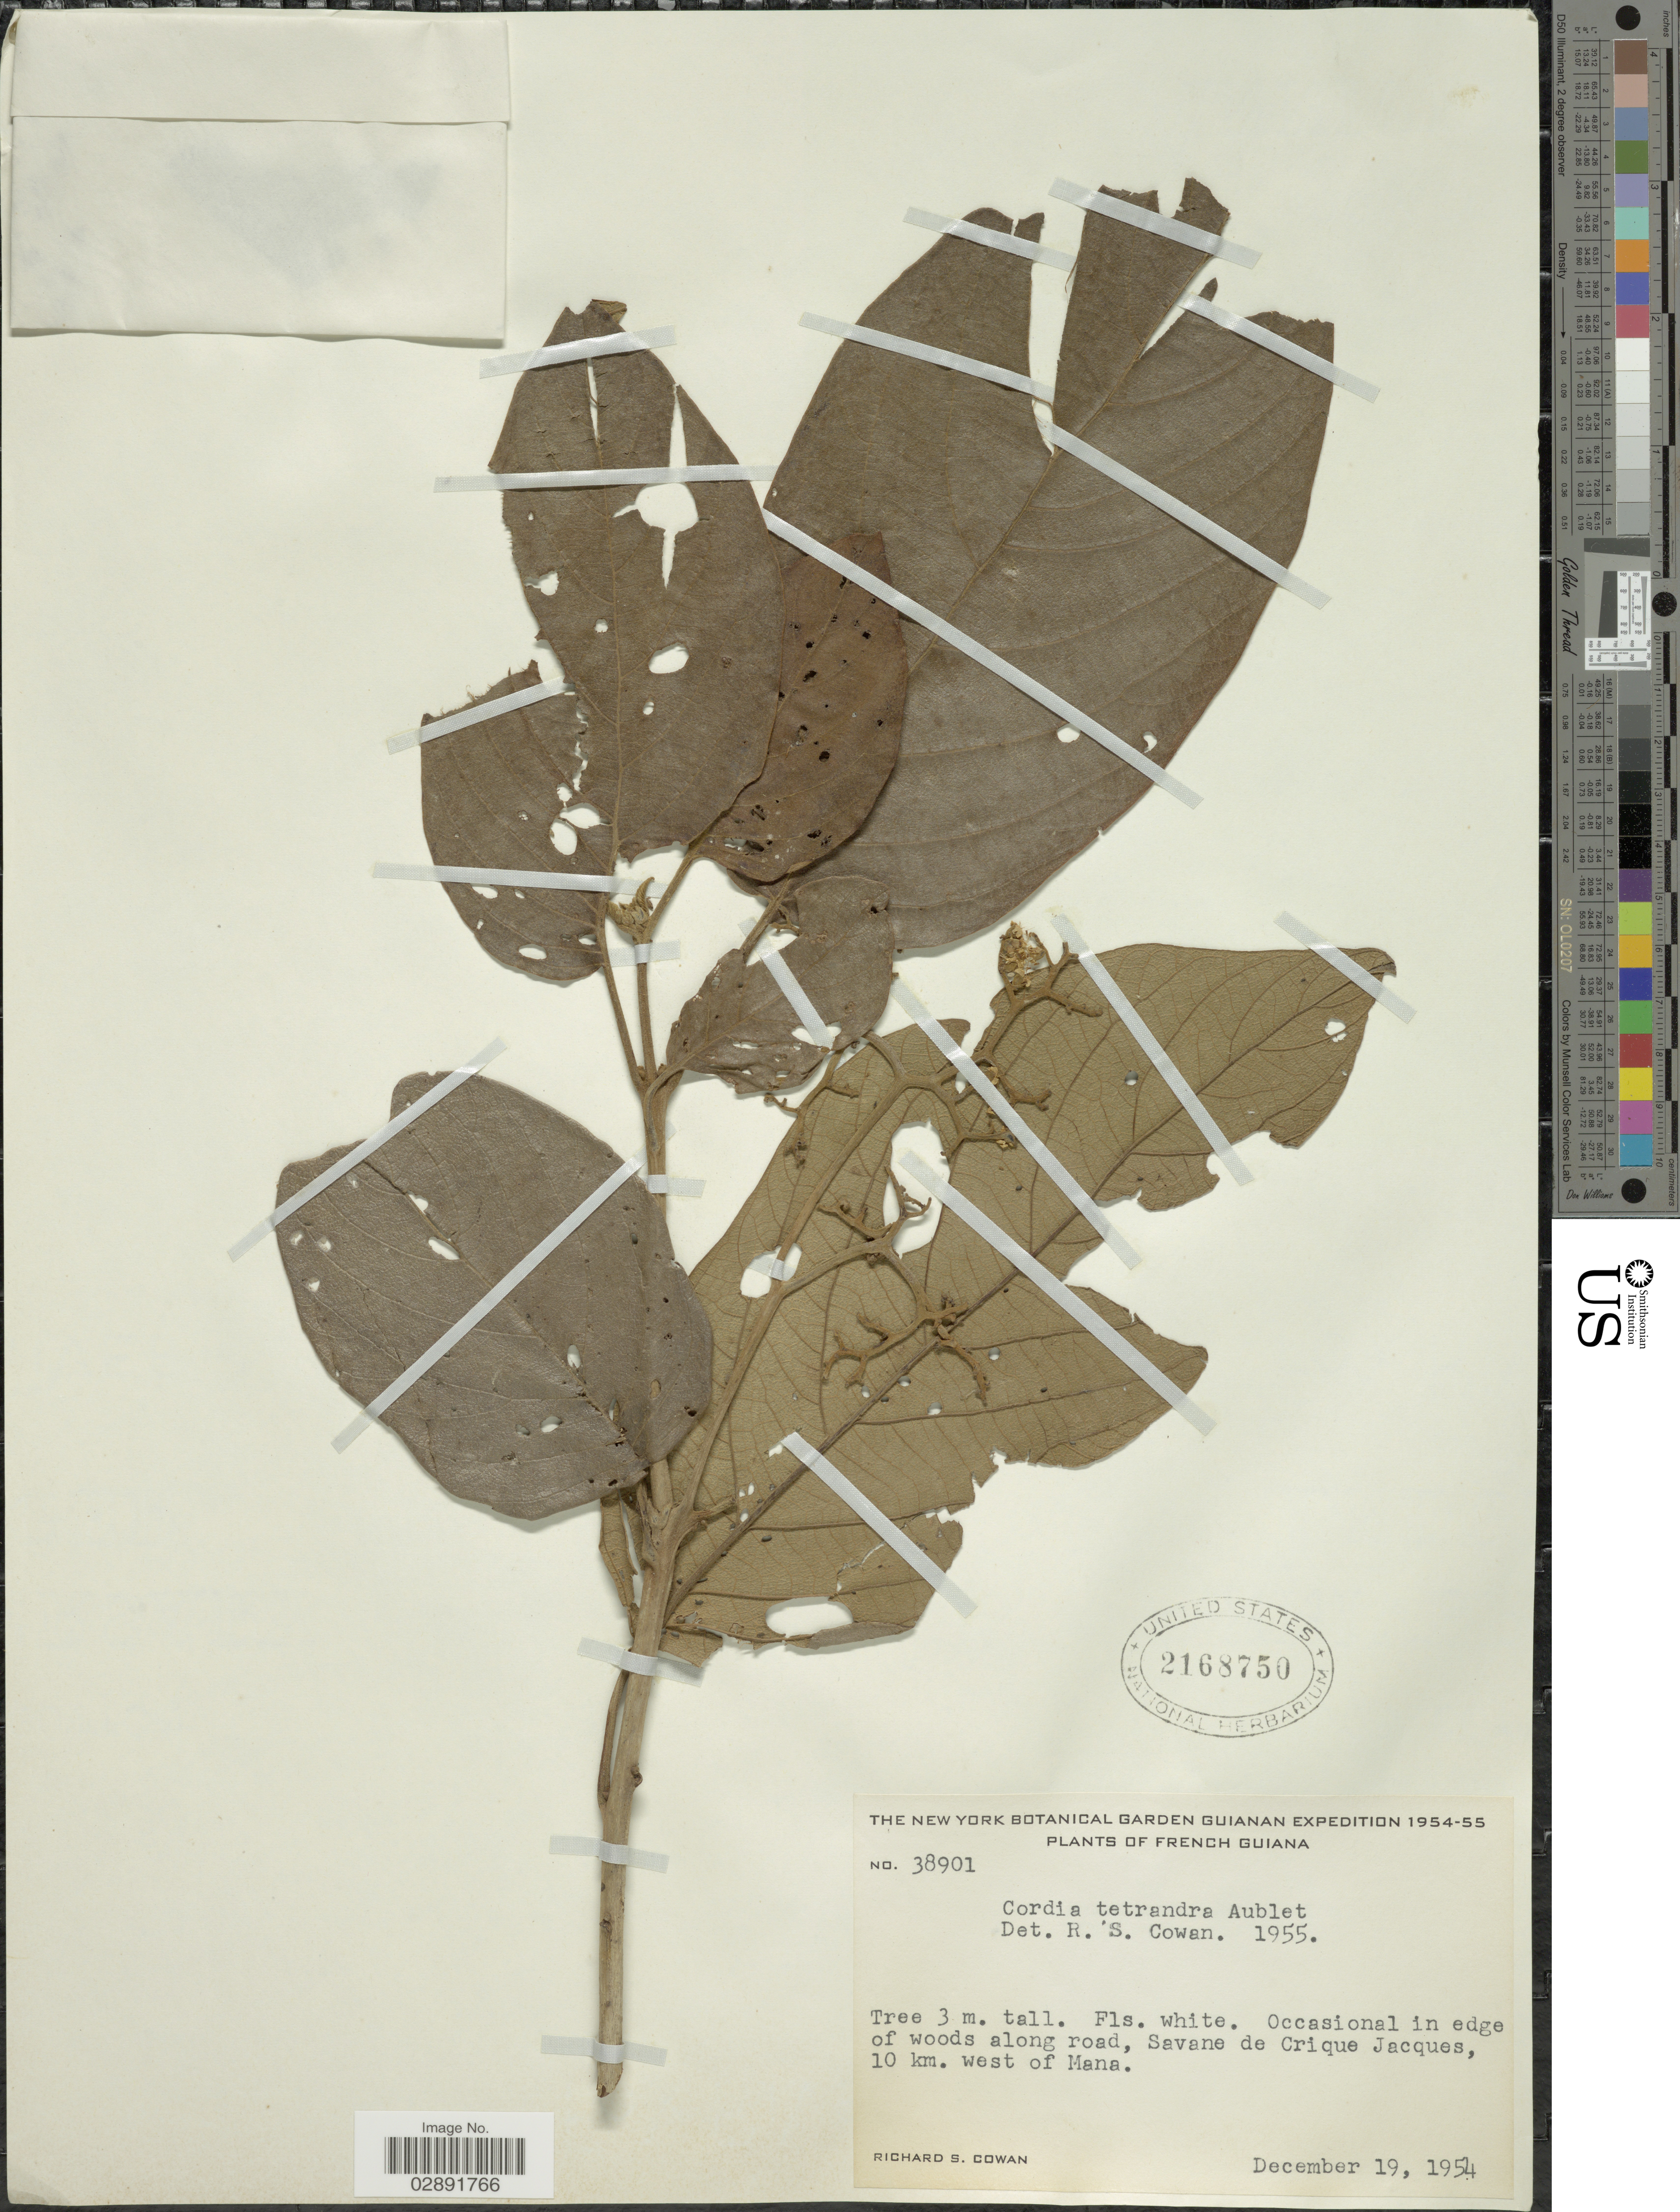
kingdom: Plantae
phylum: Tracheophyta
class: Magnoliopsida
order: Boraginales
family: Cordiaceae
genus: Cordia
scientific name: Cordia tetrandra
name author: Aubl.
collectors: R. S. Cowan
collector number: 38901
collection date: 1954-12-19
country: French Guiana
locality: Occasional in edge of woods along road, Savane de Crique Jacques, 10 km. west of Mana.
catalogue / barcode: US 2168750